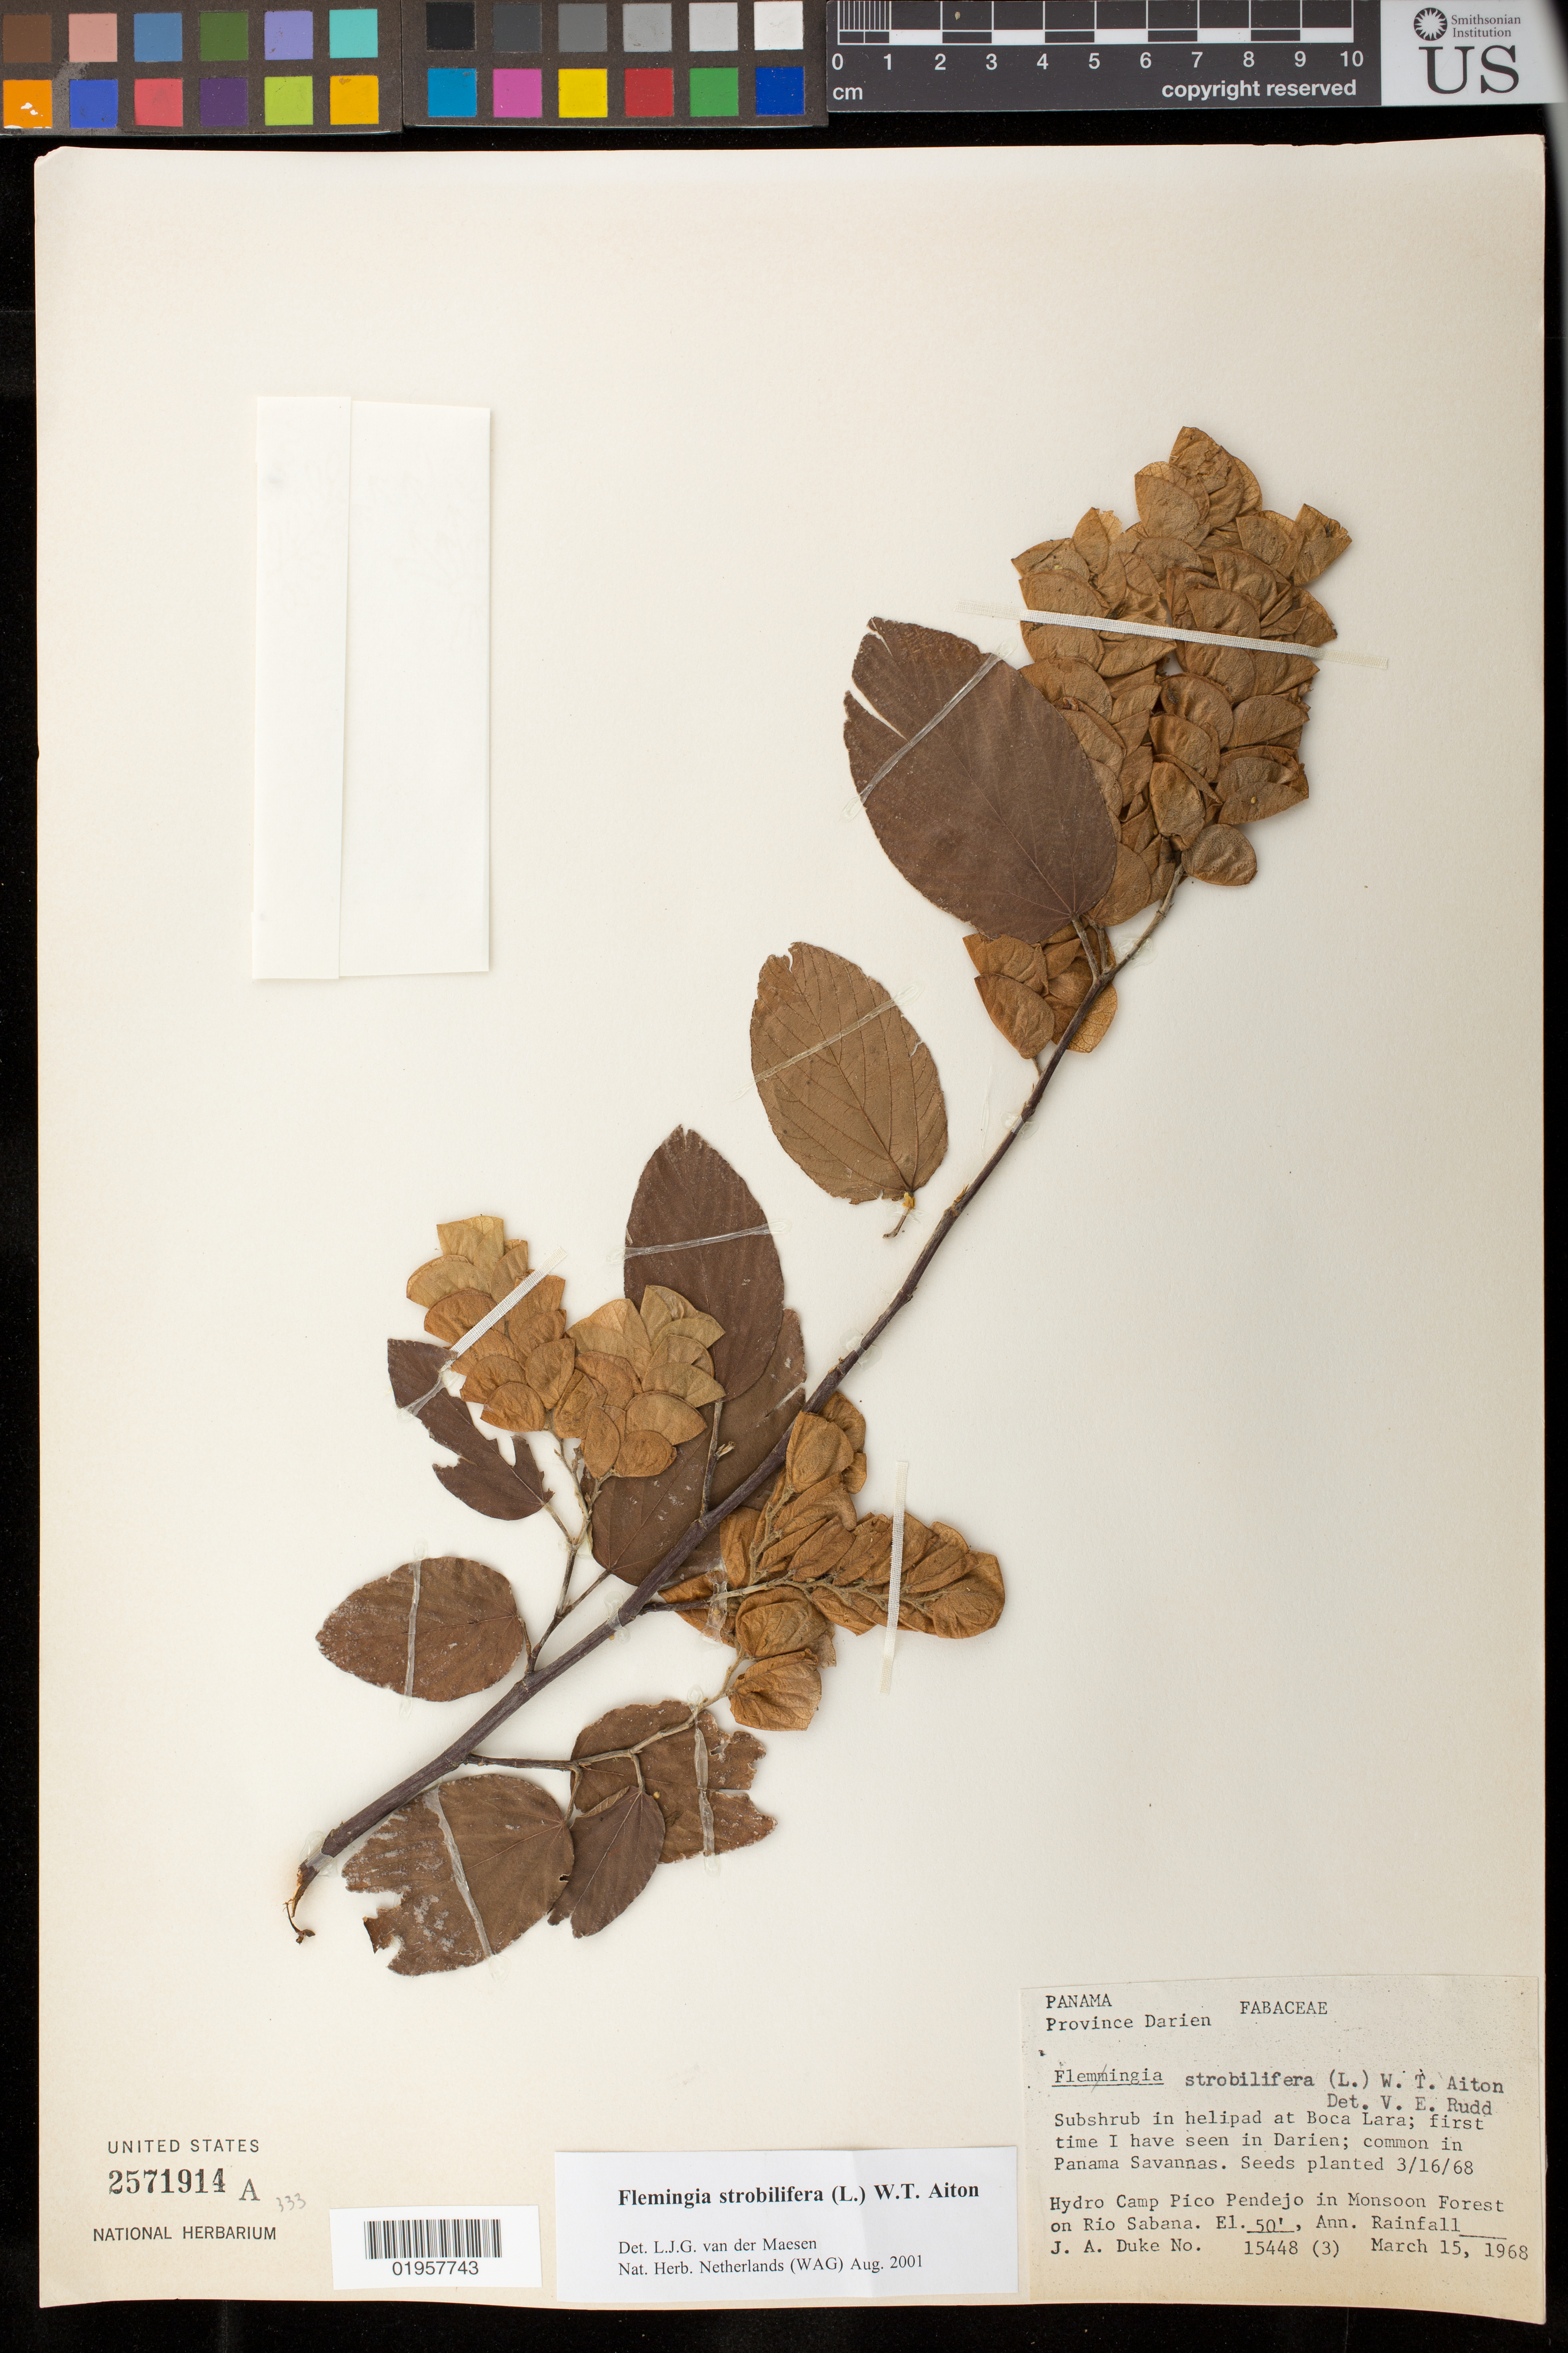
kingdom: Plantae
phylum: Tracheophyta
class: Magnoliopsida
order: Fabales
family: Fabaceae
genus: Flemingia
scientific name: Flemingia strobilifera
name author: (L.) W.T. Aiton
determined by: Van Der Maesen, L. J. G., (WAG), Wageningen University (Netherlands)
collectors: J. A. Duke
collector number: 15448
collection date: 1968-03-15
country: Panama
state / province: Darién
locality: Hydro Camp Pico Pendejo in Monsoon Forest on Río Sabana. helipad at Boca Lara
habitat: In helipad; common in Panama savannas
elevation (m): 15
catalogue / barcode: US 2571914A